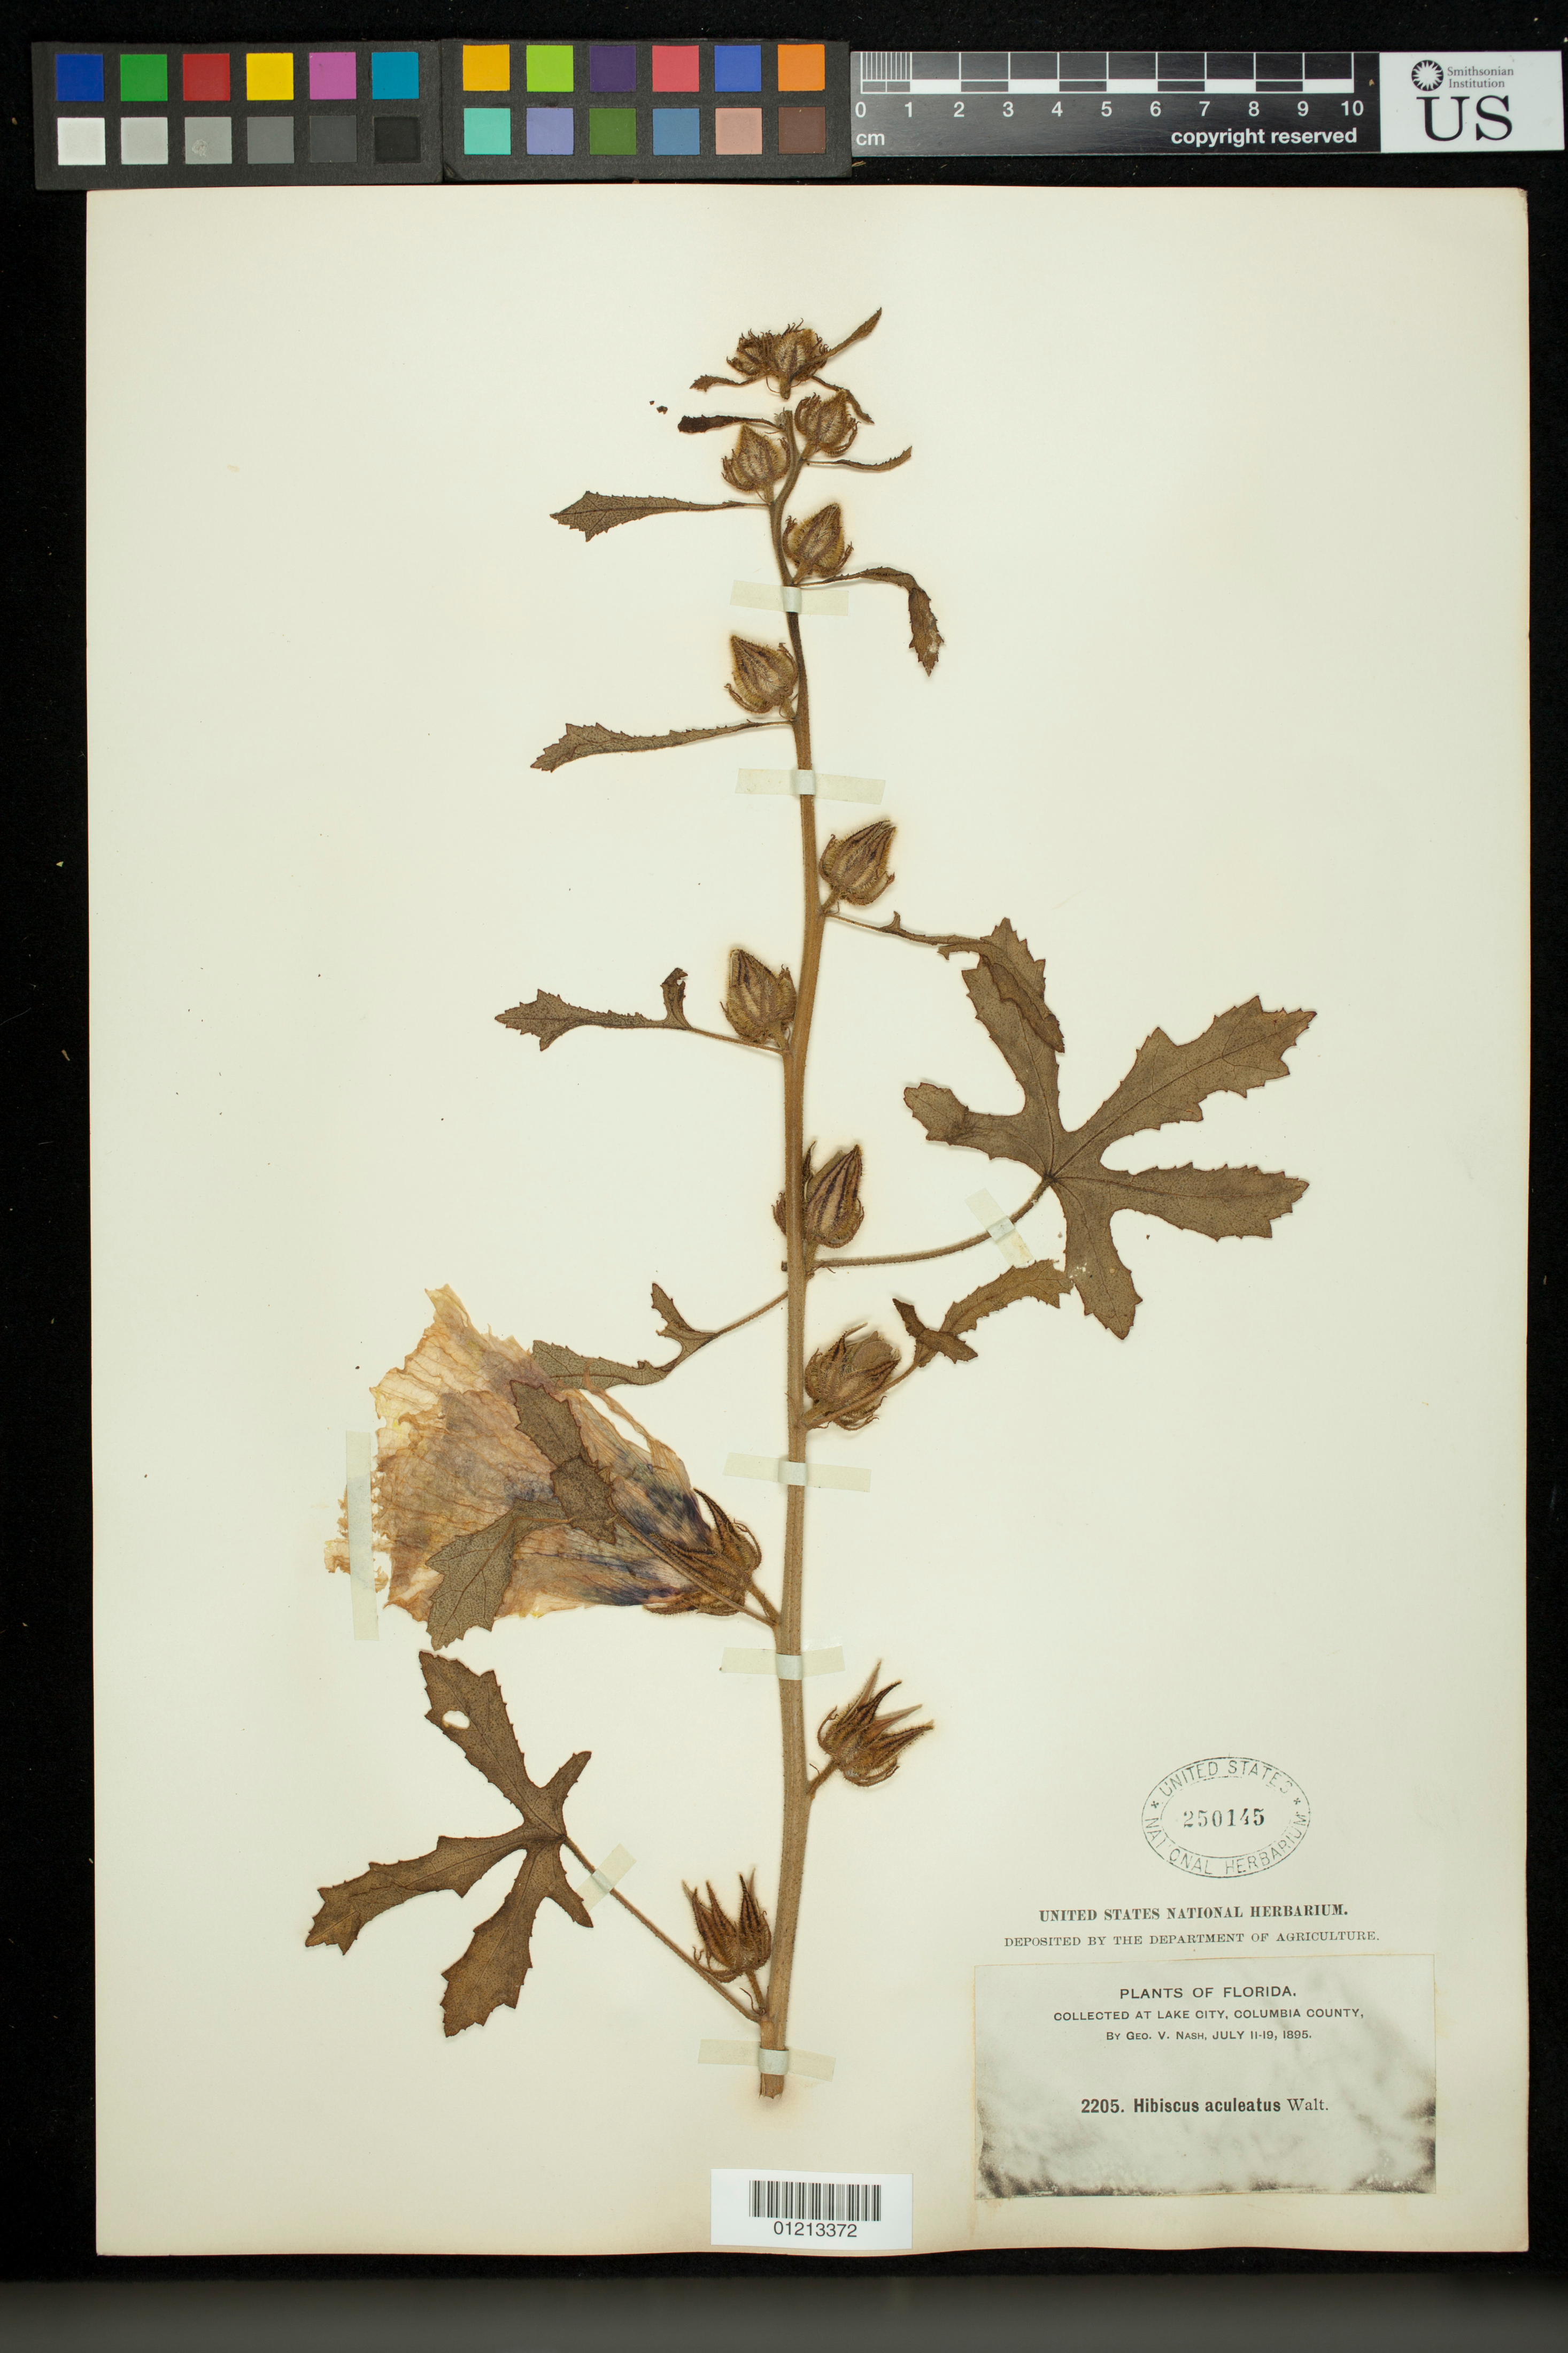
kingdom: Plantae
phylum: Tracheophyta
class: Magnoliopsida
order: Malvales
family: Malvaceae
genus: Sabdariffa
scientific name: Sabdariffa aculeata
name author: (Walter) M.M. Hanes & R.L. Barrett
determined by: Dorr, Laurence J., Curator (BOT), Smithsonian Institution - National Museum of Natural History (UNITED STATES)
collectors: G. V. Nash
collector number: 2205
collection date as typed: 11 Jul 1895 to 19 Jul 1895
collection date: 1895-07-11/1895-07-19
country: United States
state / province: Florida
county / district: Columbia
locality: Lake City, Columbia County.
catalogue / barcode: US 250145